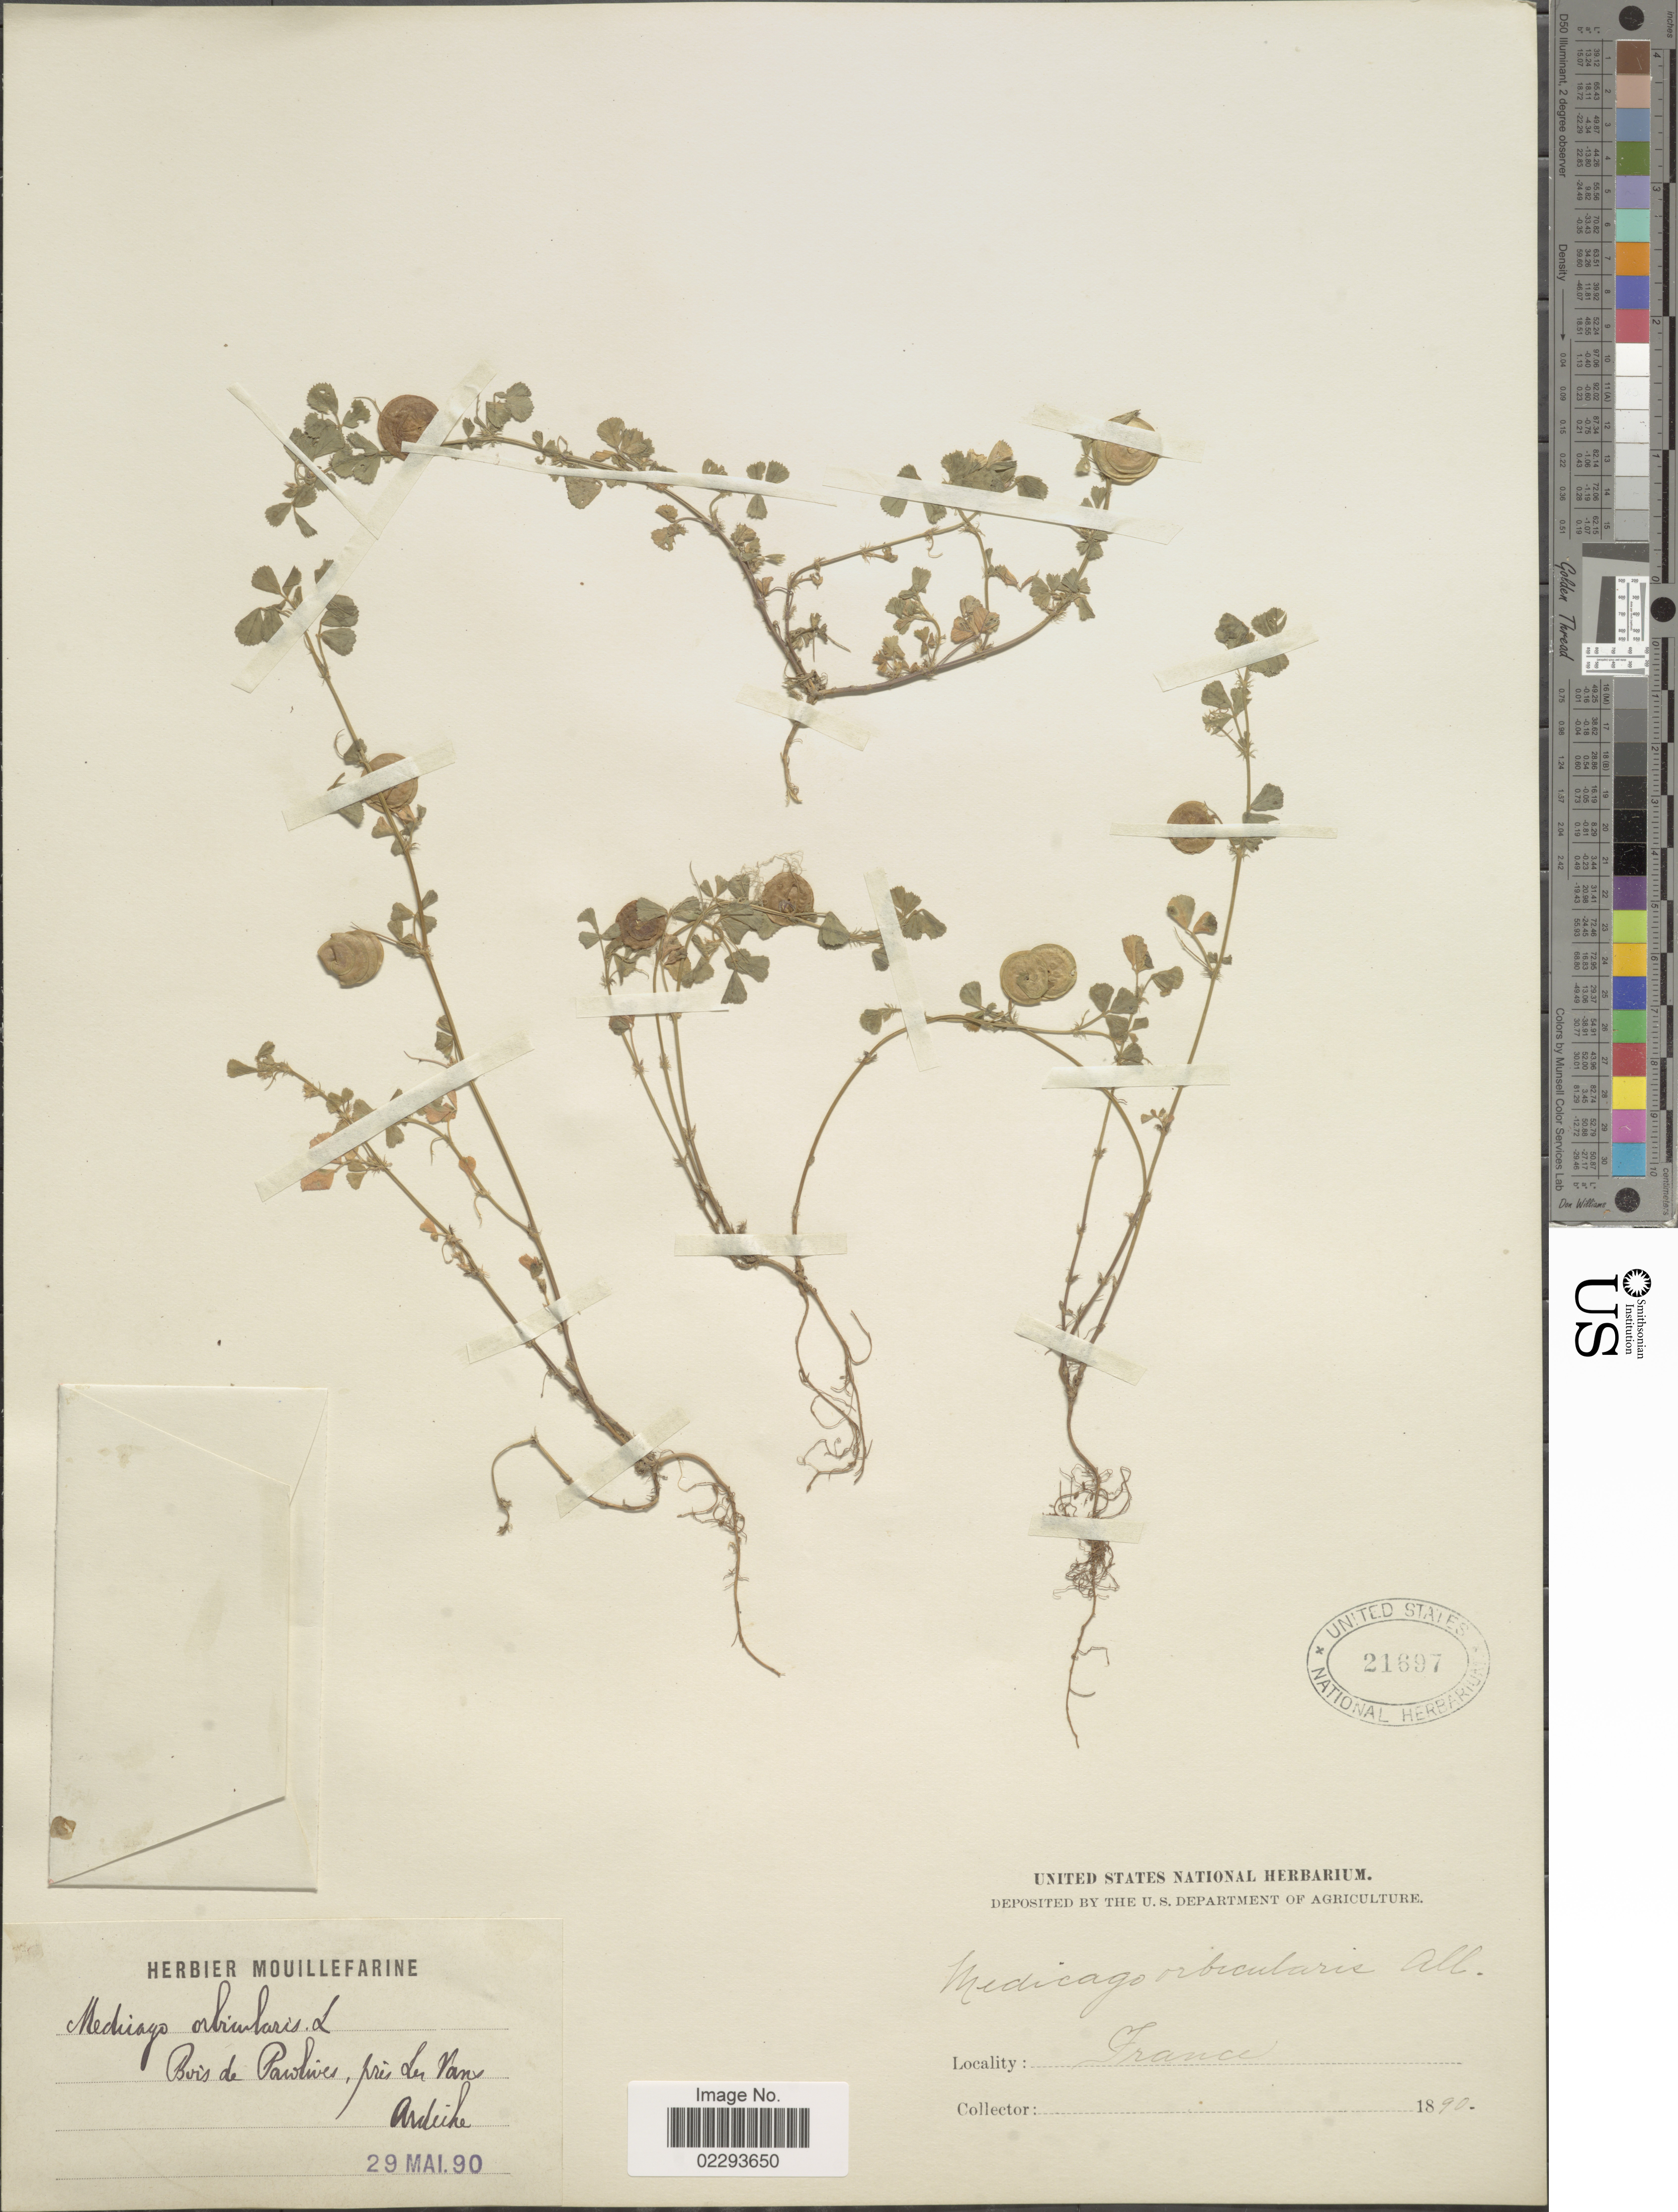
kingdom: Plantae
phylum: Tracheophyta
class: Magnoliopsida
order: Fabales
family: Fabaceae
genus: Medicago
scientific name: Medicago orbicularis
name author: (L.) Bartal.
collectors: ex herb. Mouillefarine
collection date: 1890-05-29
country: France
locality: Bois de Pawlines, pres den Van Ardiche.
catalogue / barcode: US 21697